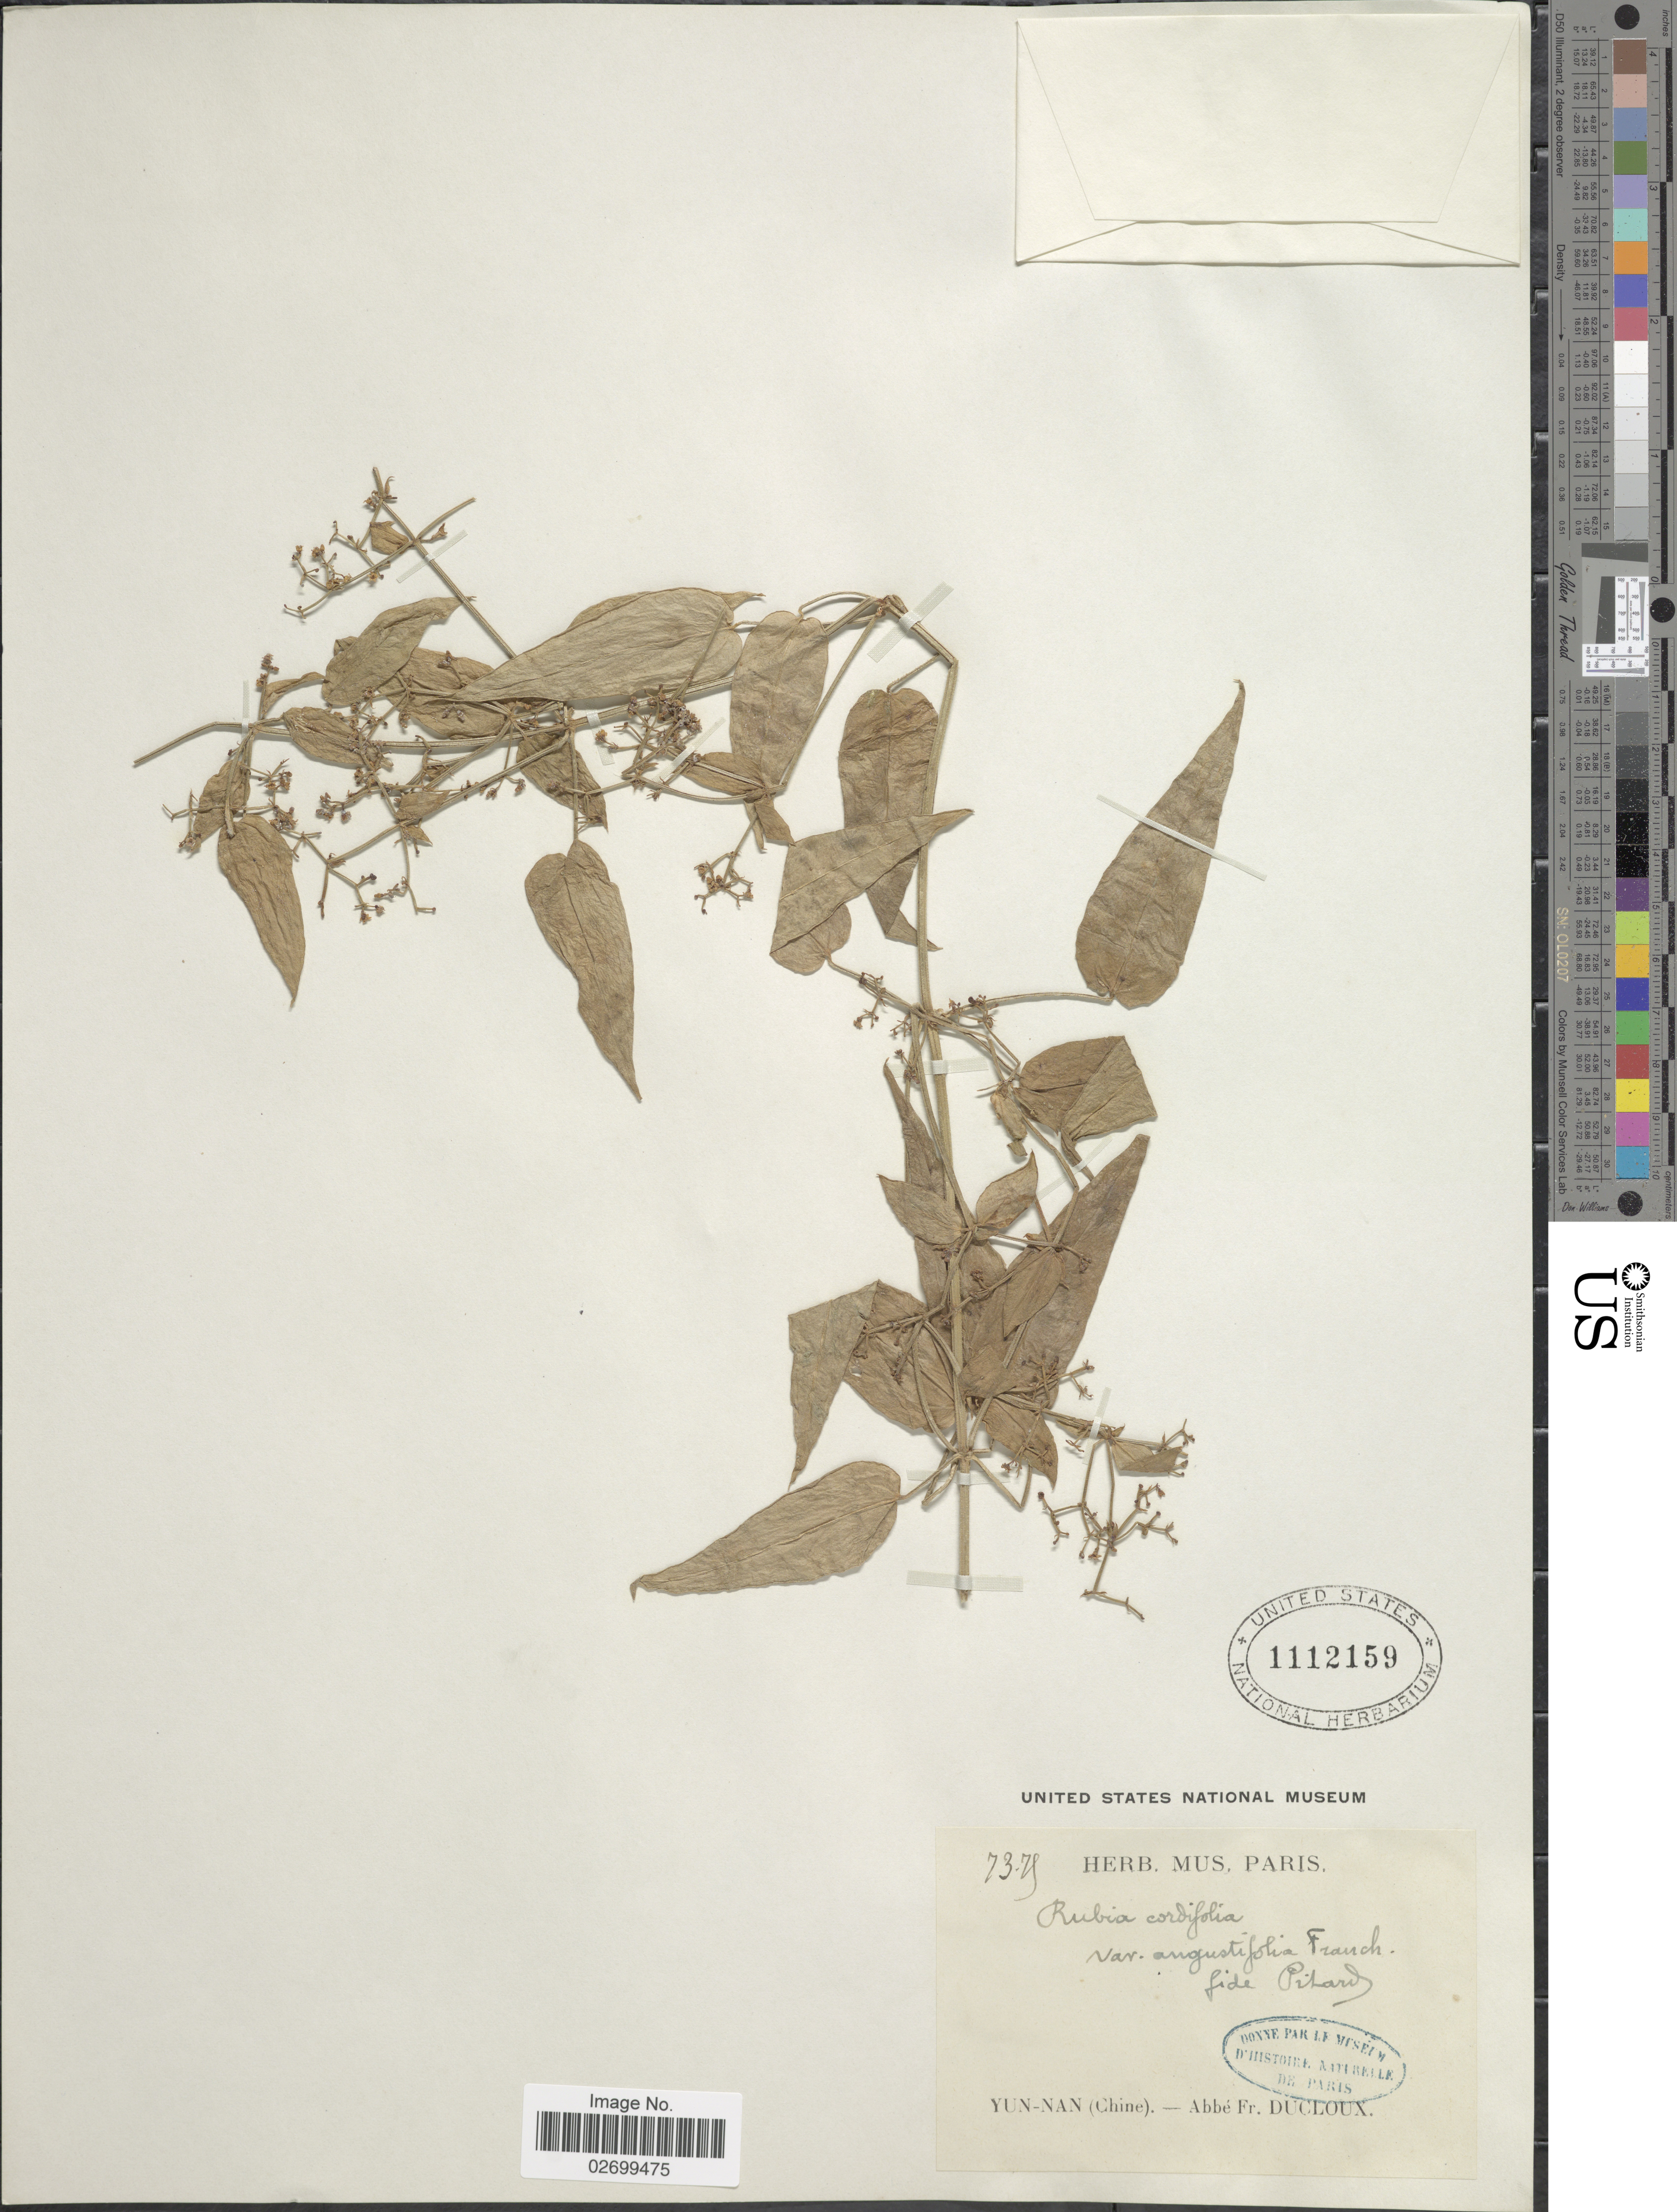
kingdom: Plantae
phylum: Tracheophyta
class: Magnoliopsida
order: Gentianales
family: Rubiaceae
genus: Rubia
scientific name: Rubia cordifolia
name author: L.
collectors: F. Ducloux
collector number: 7379*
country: China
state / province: Yunnan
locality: Yun-nan.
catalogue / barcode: US 1112159